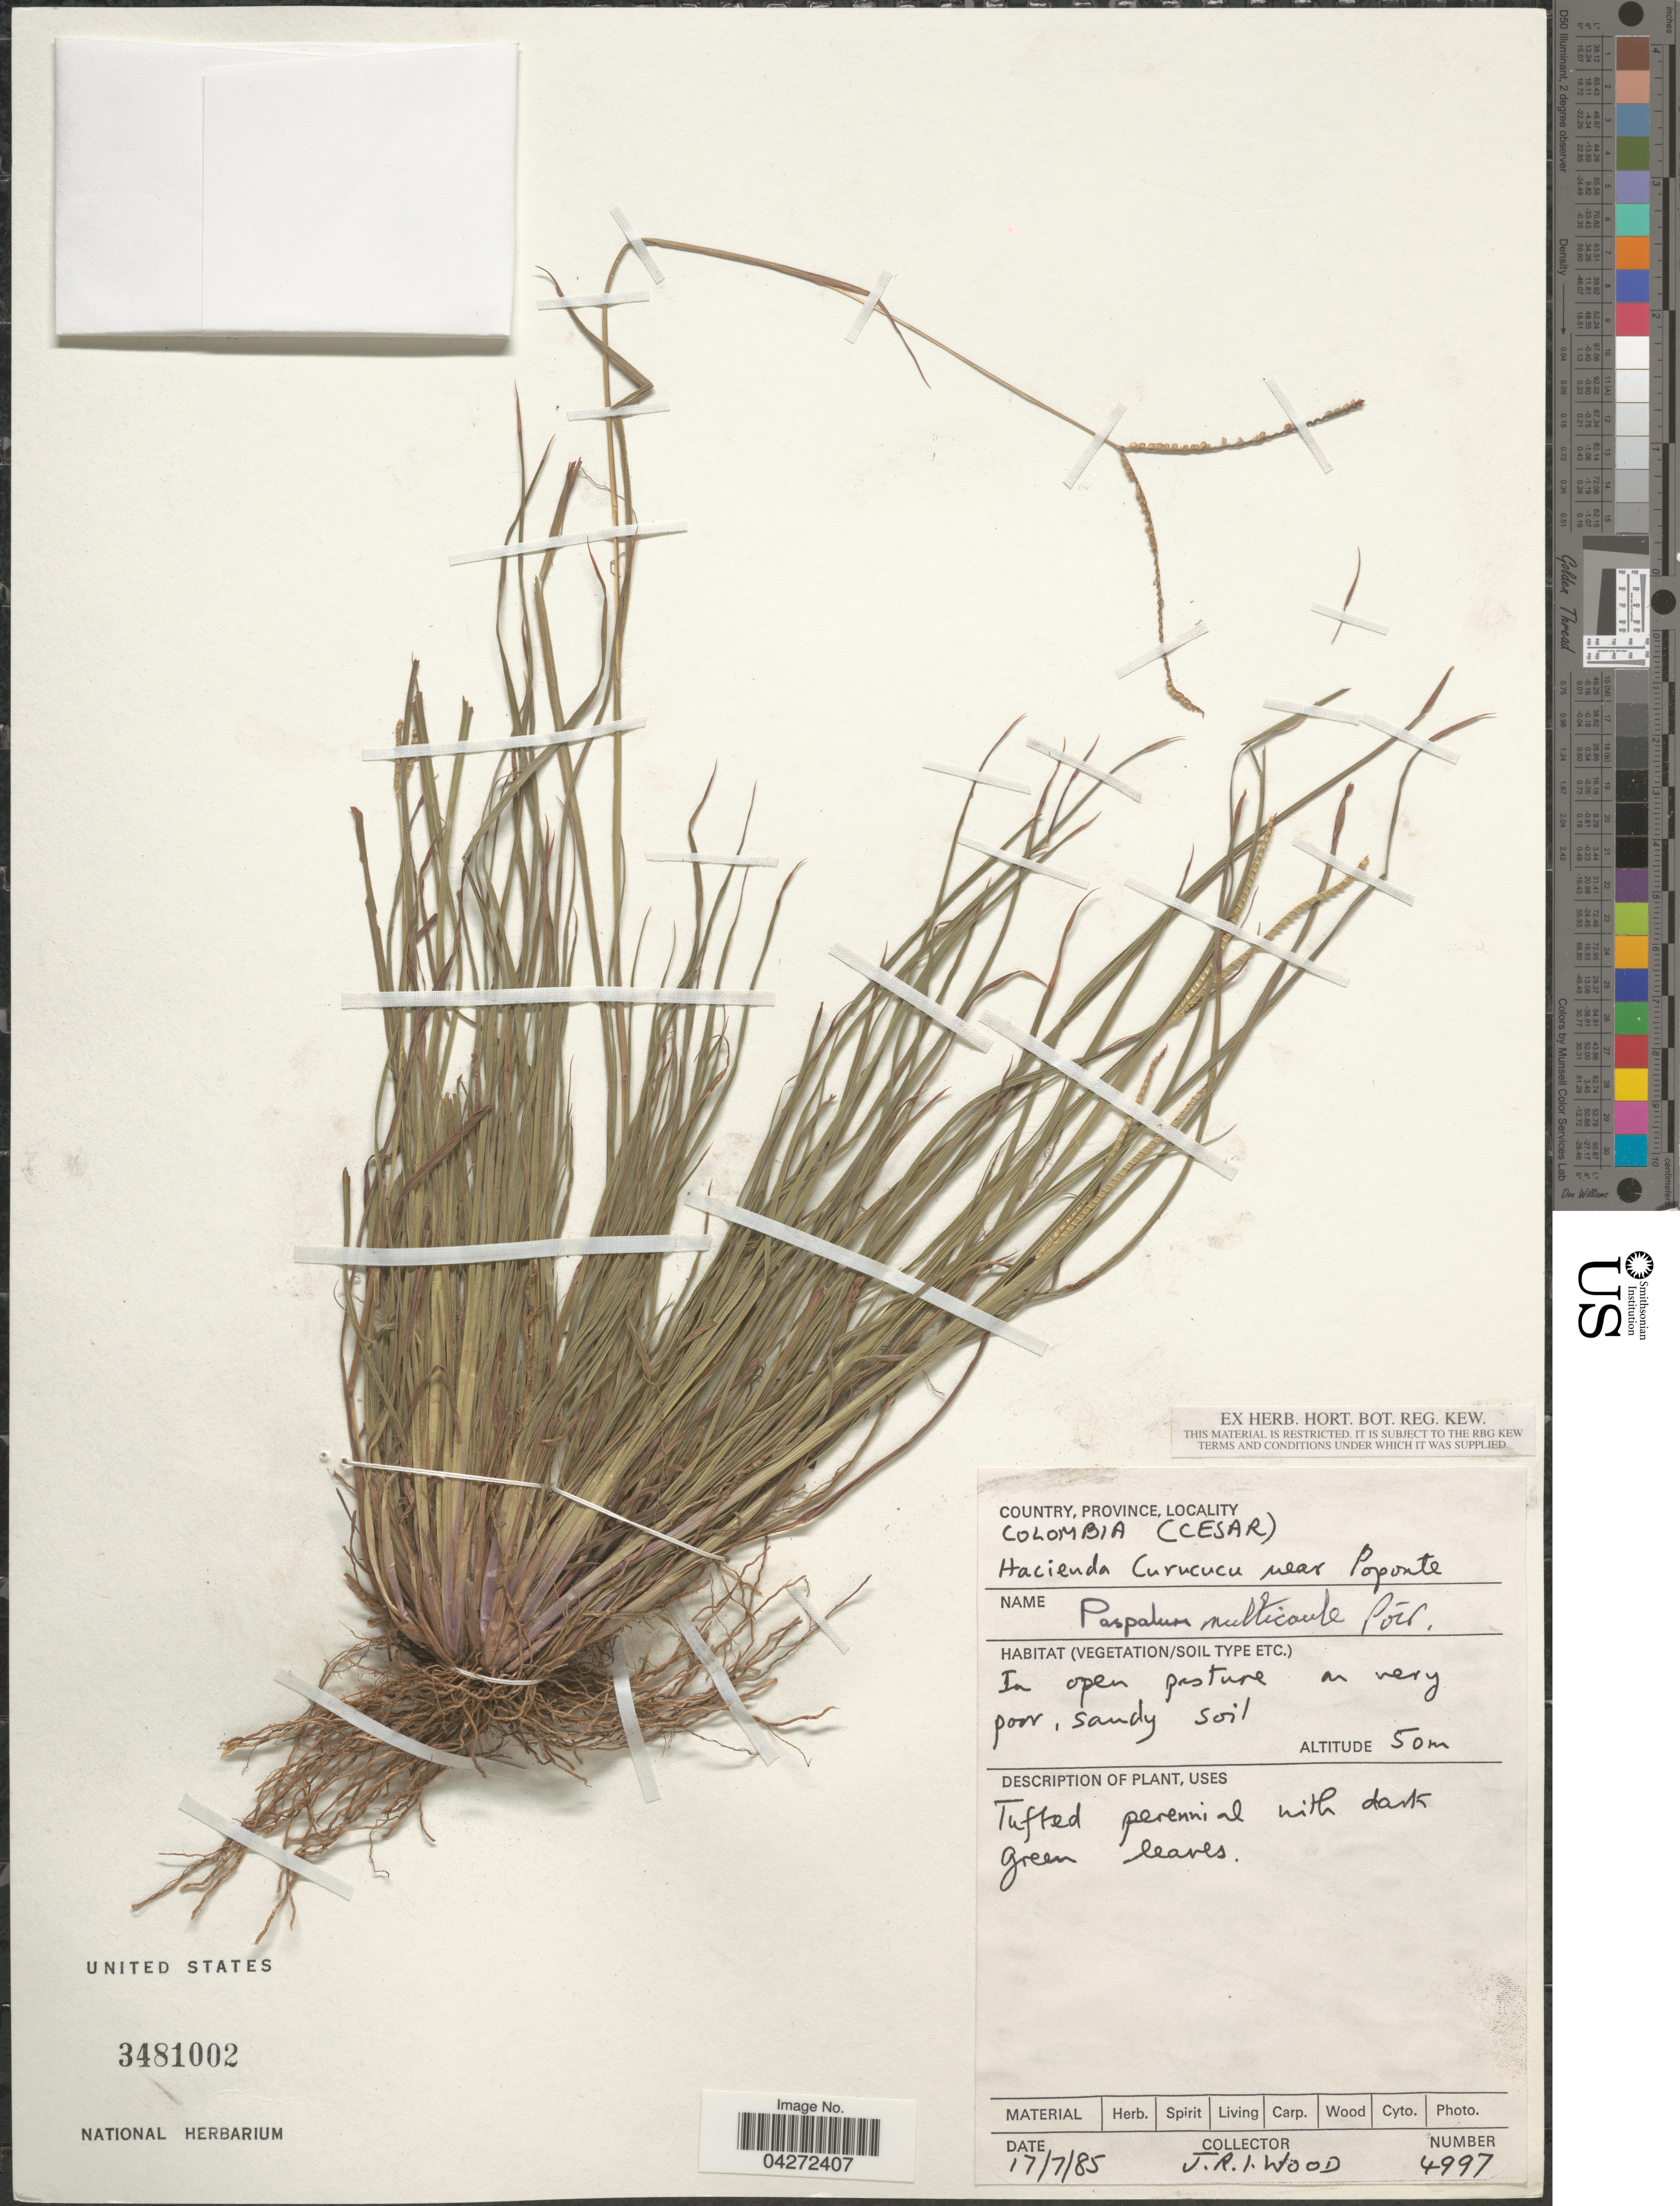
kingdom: Plantae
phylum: Tracheophyta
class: Liliopsida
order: Poales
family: Poaceae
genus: Paspalum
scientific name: Paspalum multicaule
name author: Poir.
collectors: J. R. I. Wood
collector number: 4997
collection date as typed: Transcribed d/m/y: 17/7/85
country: Colombia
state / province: Cesar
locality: Hacienda Curucucu near Poponte.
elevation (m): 50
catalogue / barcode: US 3481002